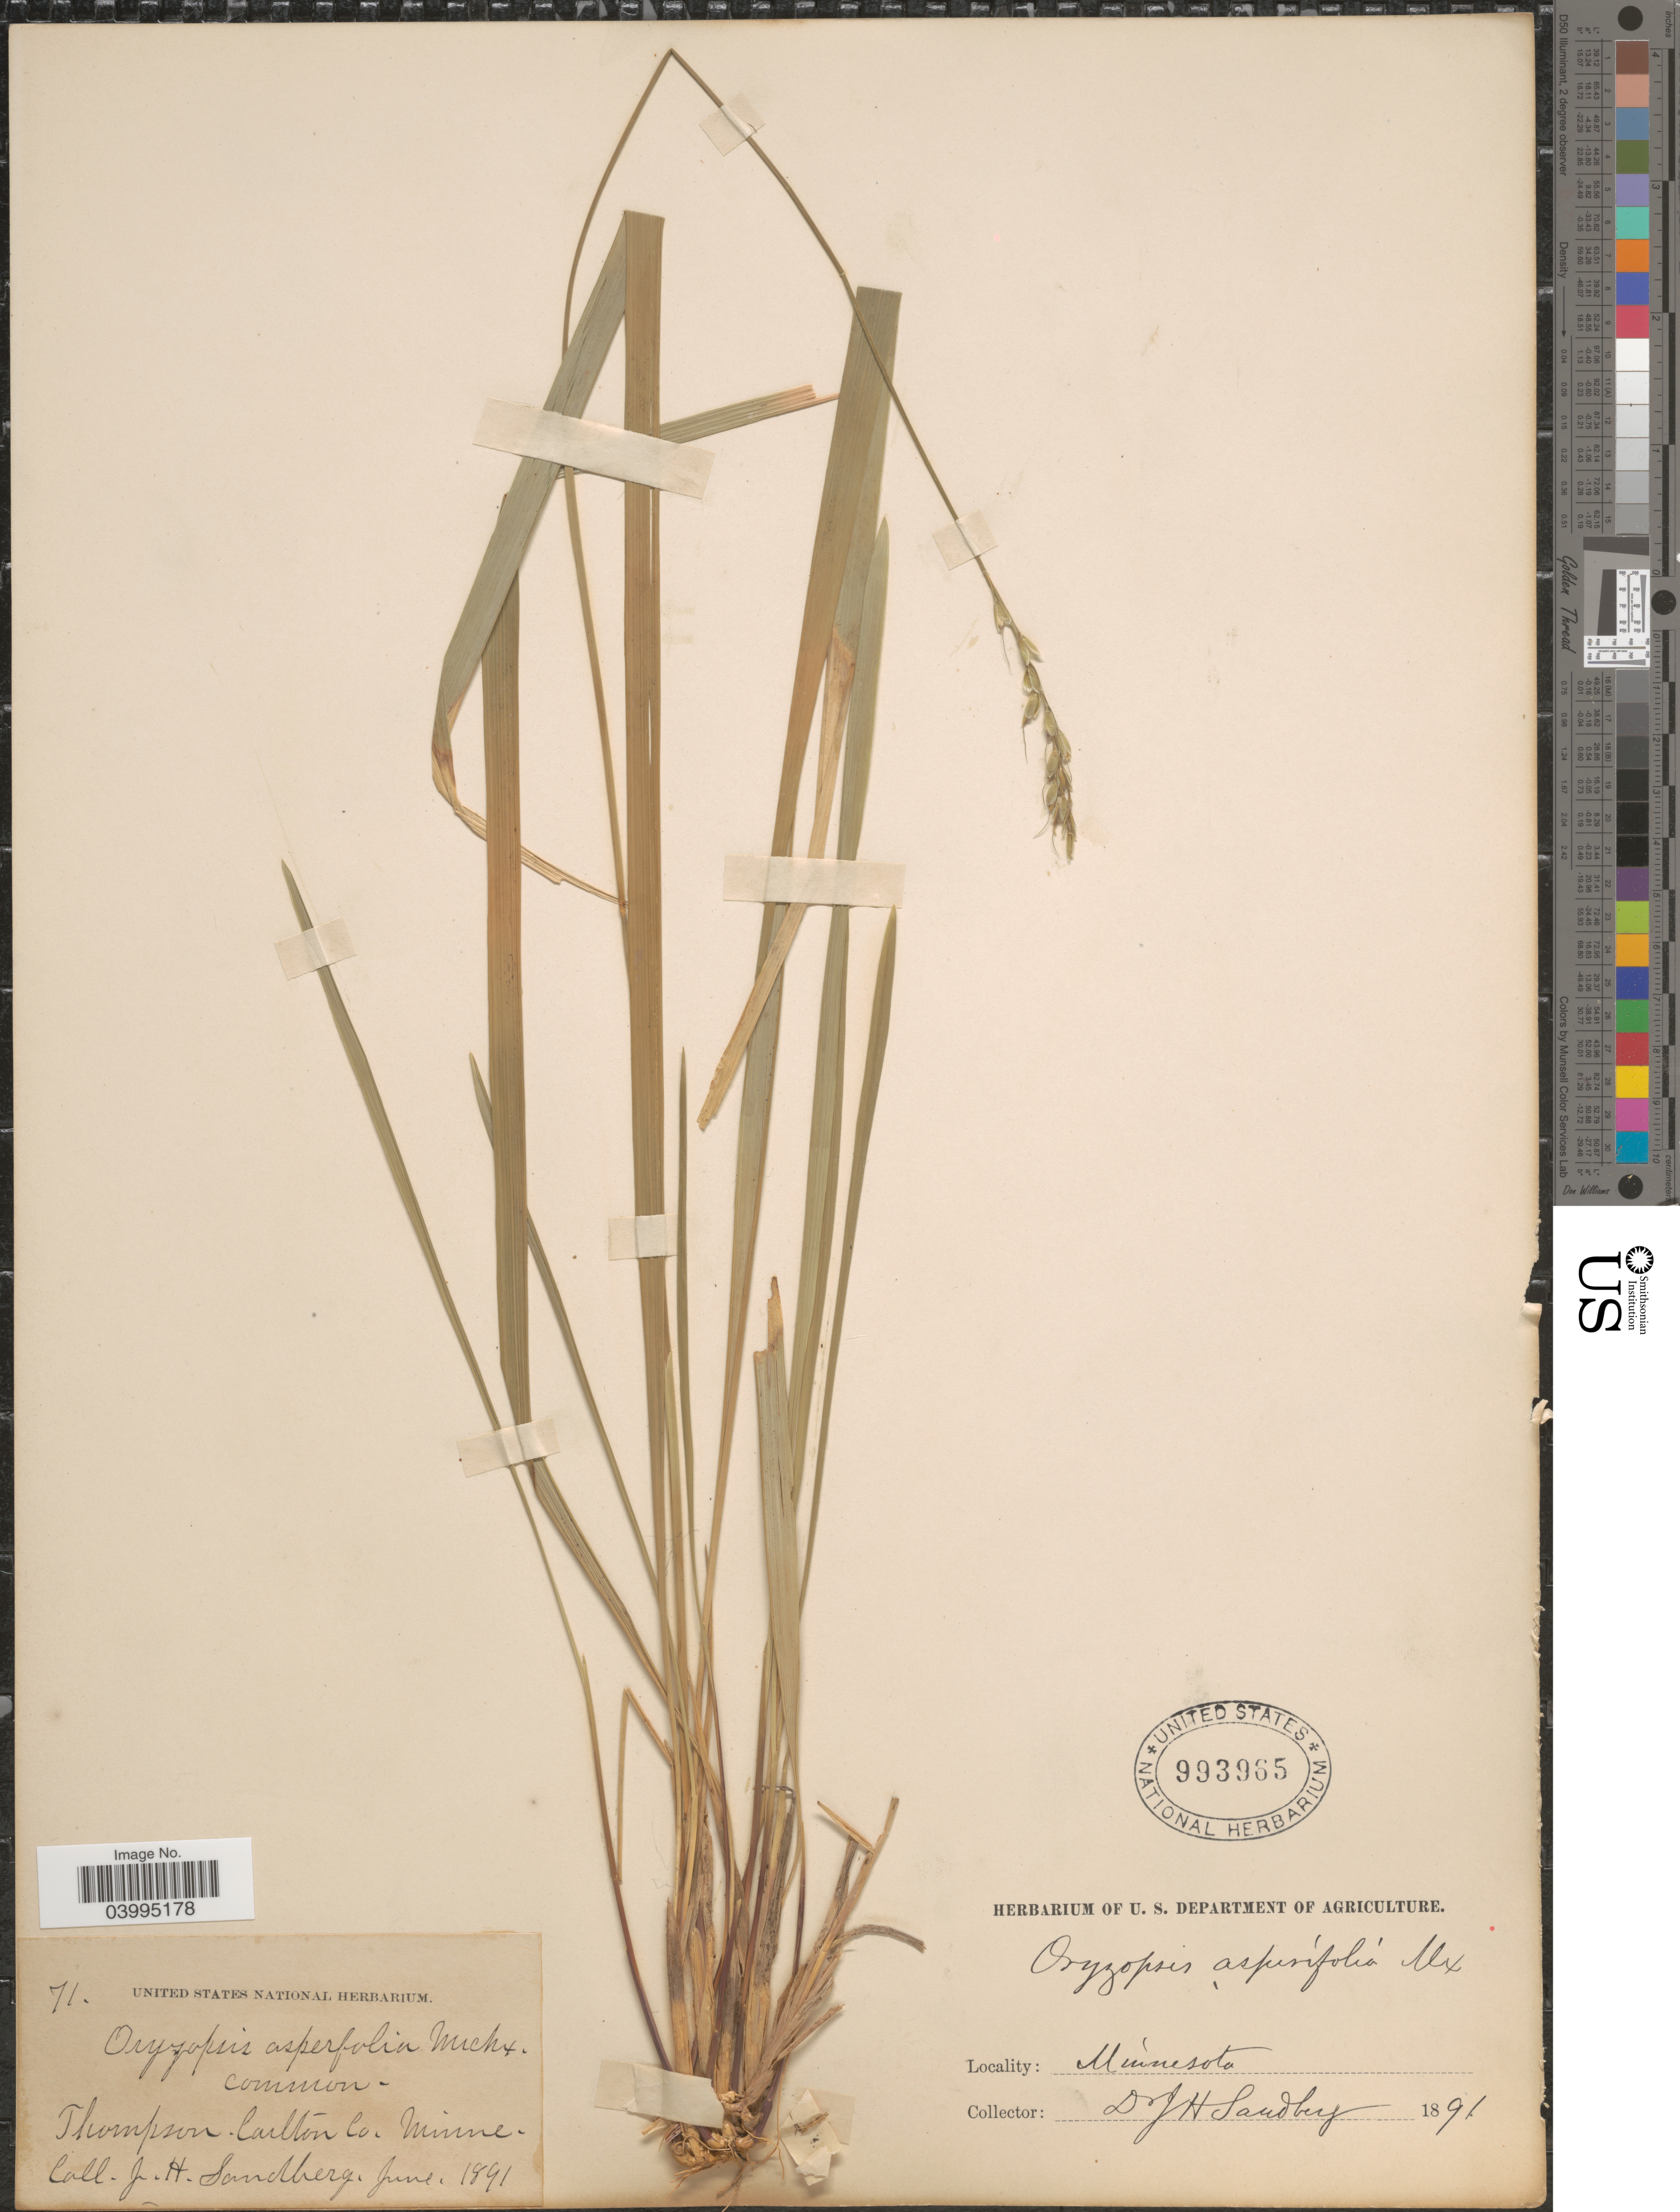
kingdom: Plantae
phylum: Tracheophyta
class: Liliopsida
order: Poales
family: Poaceae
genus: Oryzopsis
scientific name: Oryzopsis asperifolia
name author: Michx.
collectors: J. H. Sandberg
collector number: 71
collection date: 1891-06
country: United States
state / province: Minnesota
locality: Thompson. Carlton Co.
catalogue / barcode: US 993965